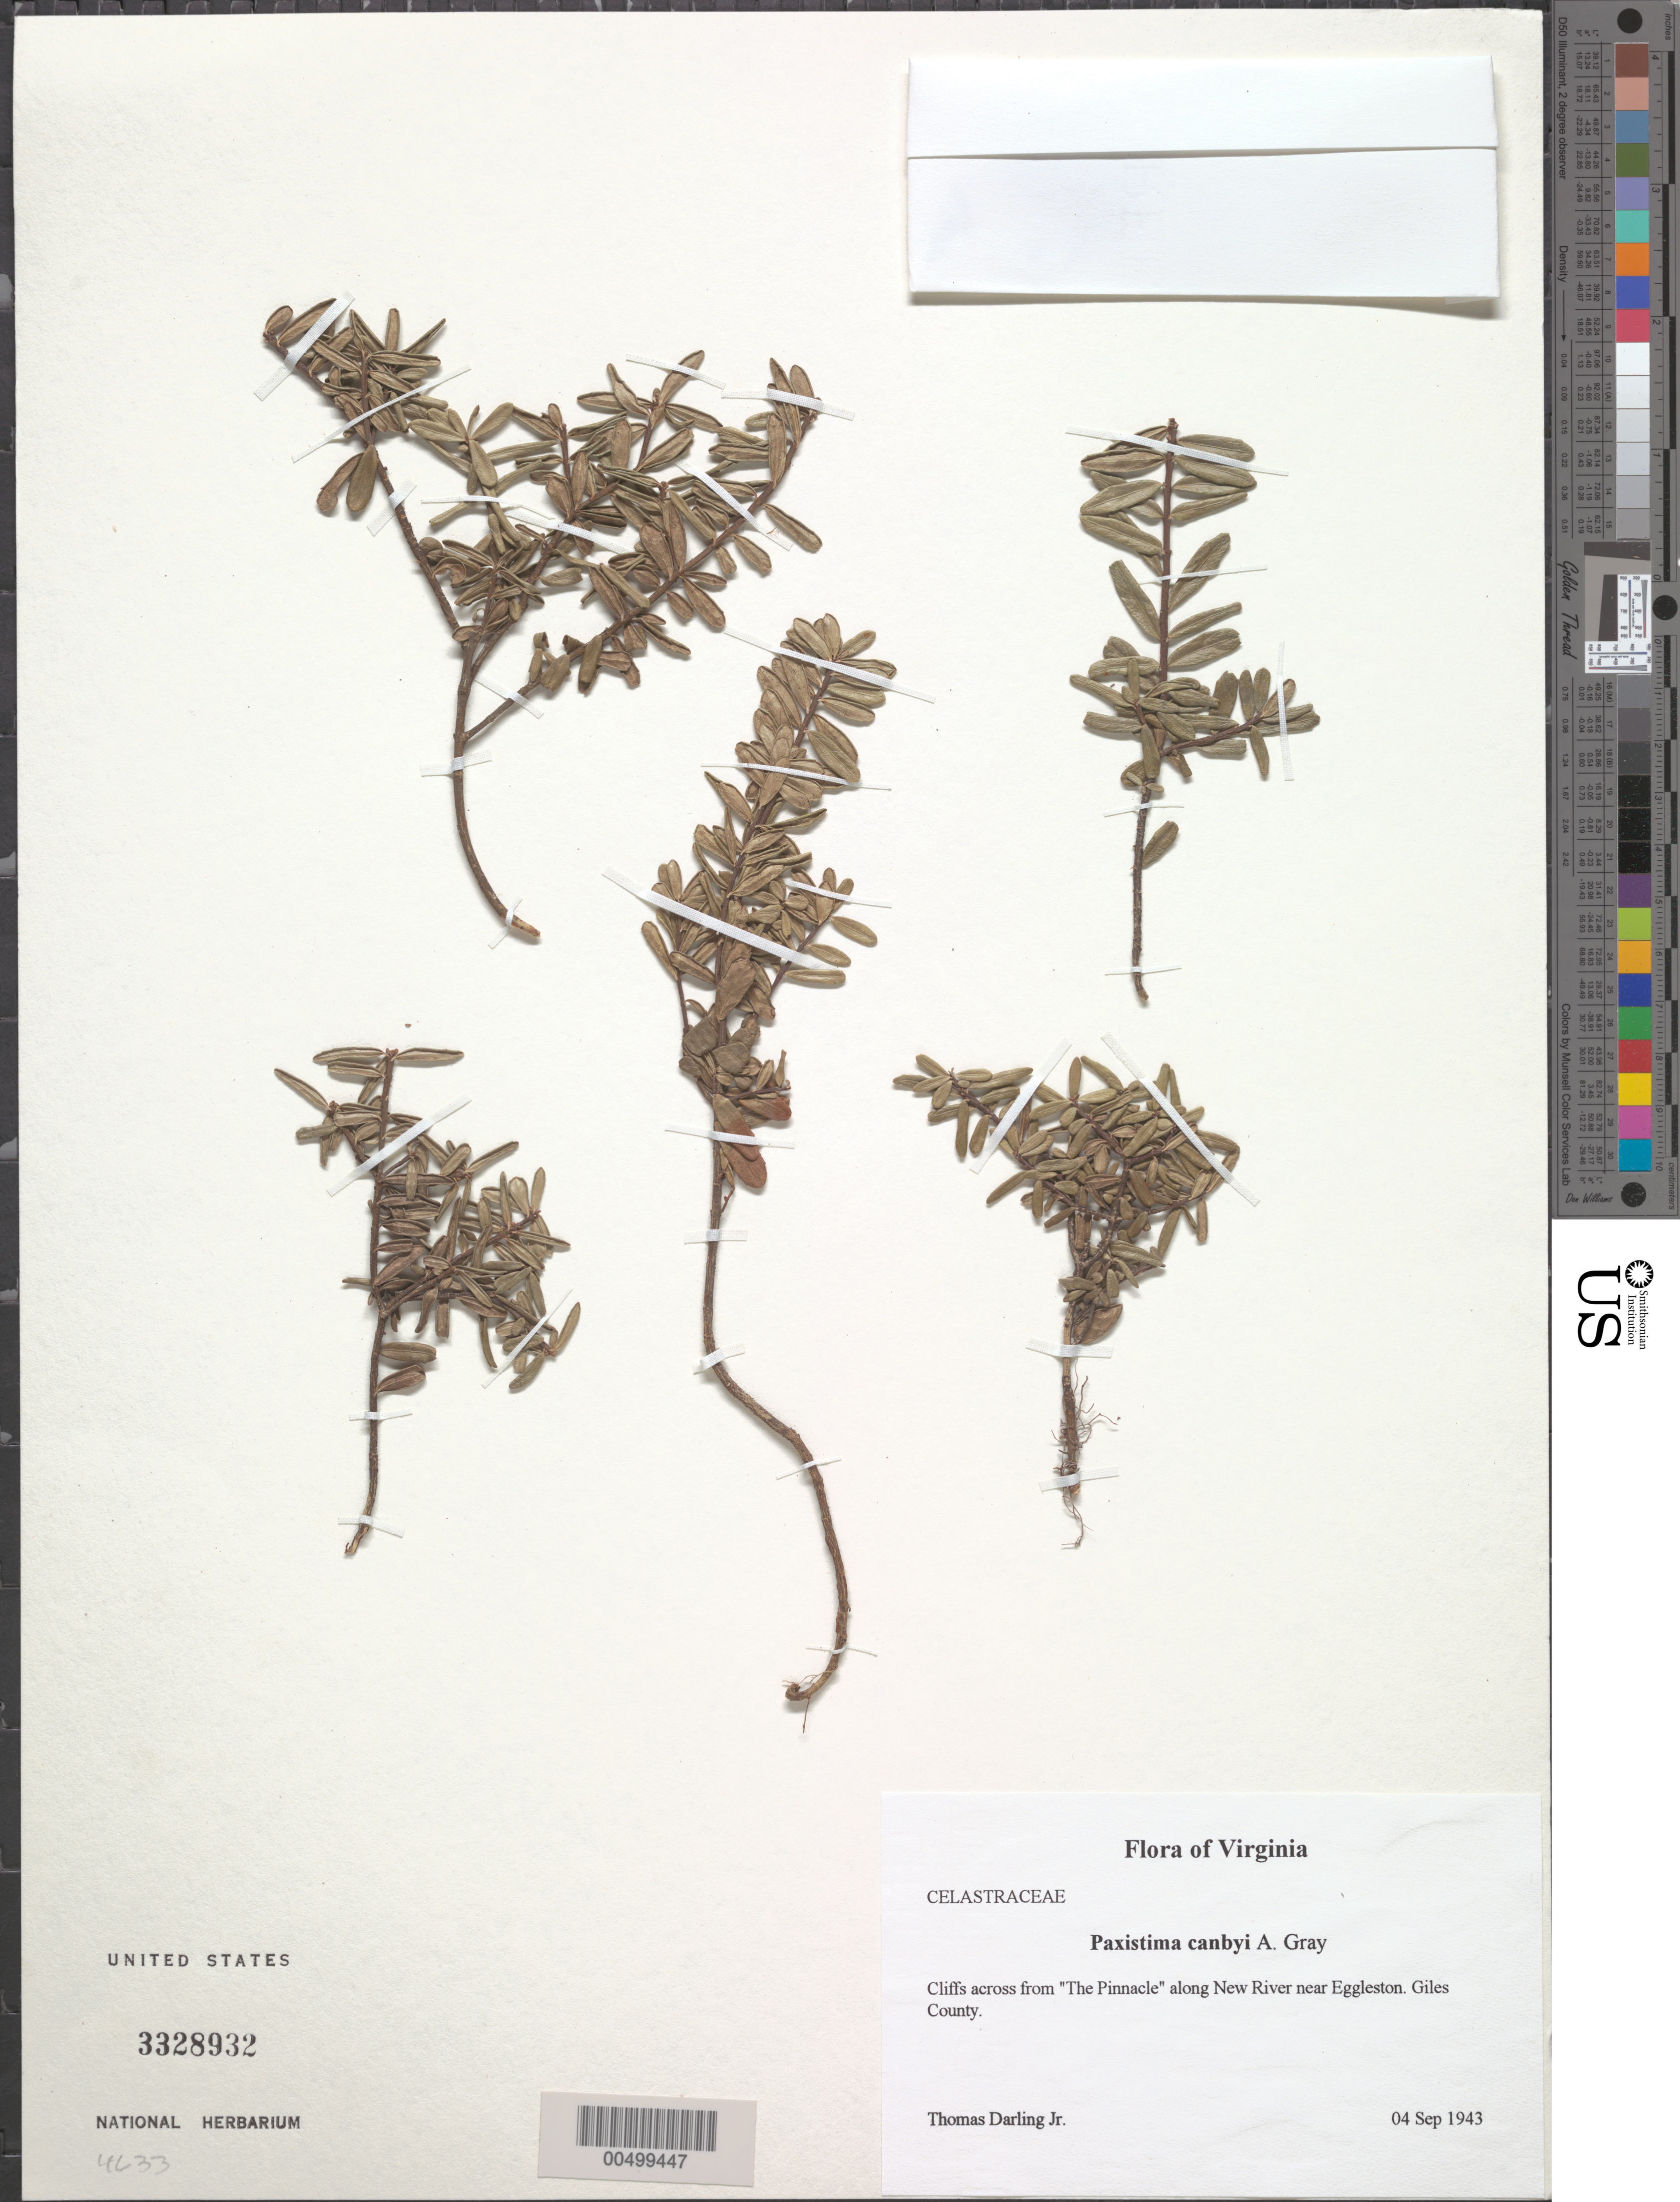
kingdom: Plantae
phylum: Tracheophyta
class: Magnoliopsida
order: Celastrales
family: Celastraceae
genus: Paxistima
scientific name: Paxistima canbyi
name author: A. Gray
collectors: T. Darling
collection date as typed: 04 Sep 1943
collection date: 1943-09-04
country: United States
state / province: Virginia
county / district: Giles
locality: Cliffs across from "The Pinnacle" along New River near Eggleston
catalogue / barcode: US 3328932